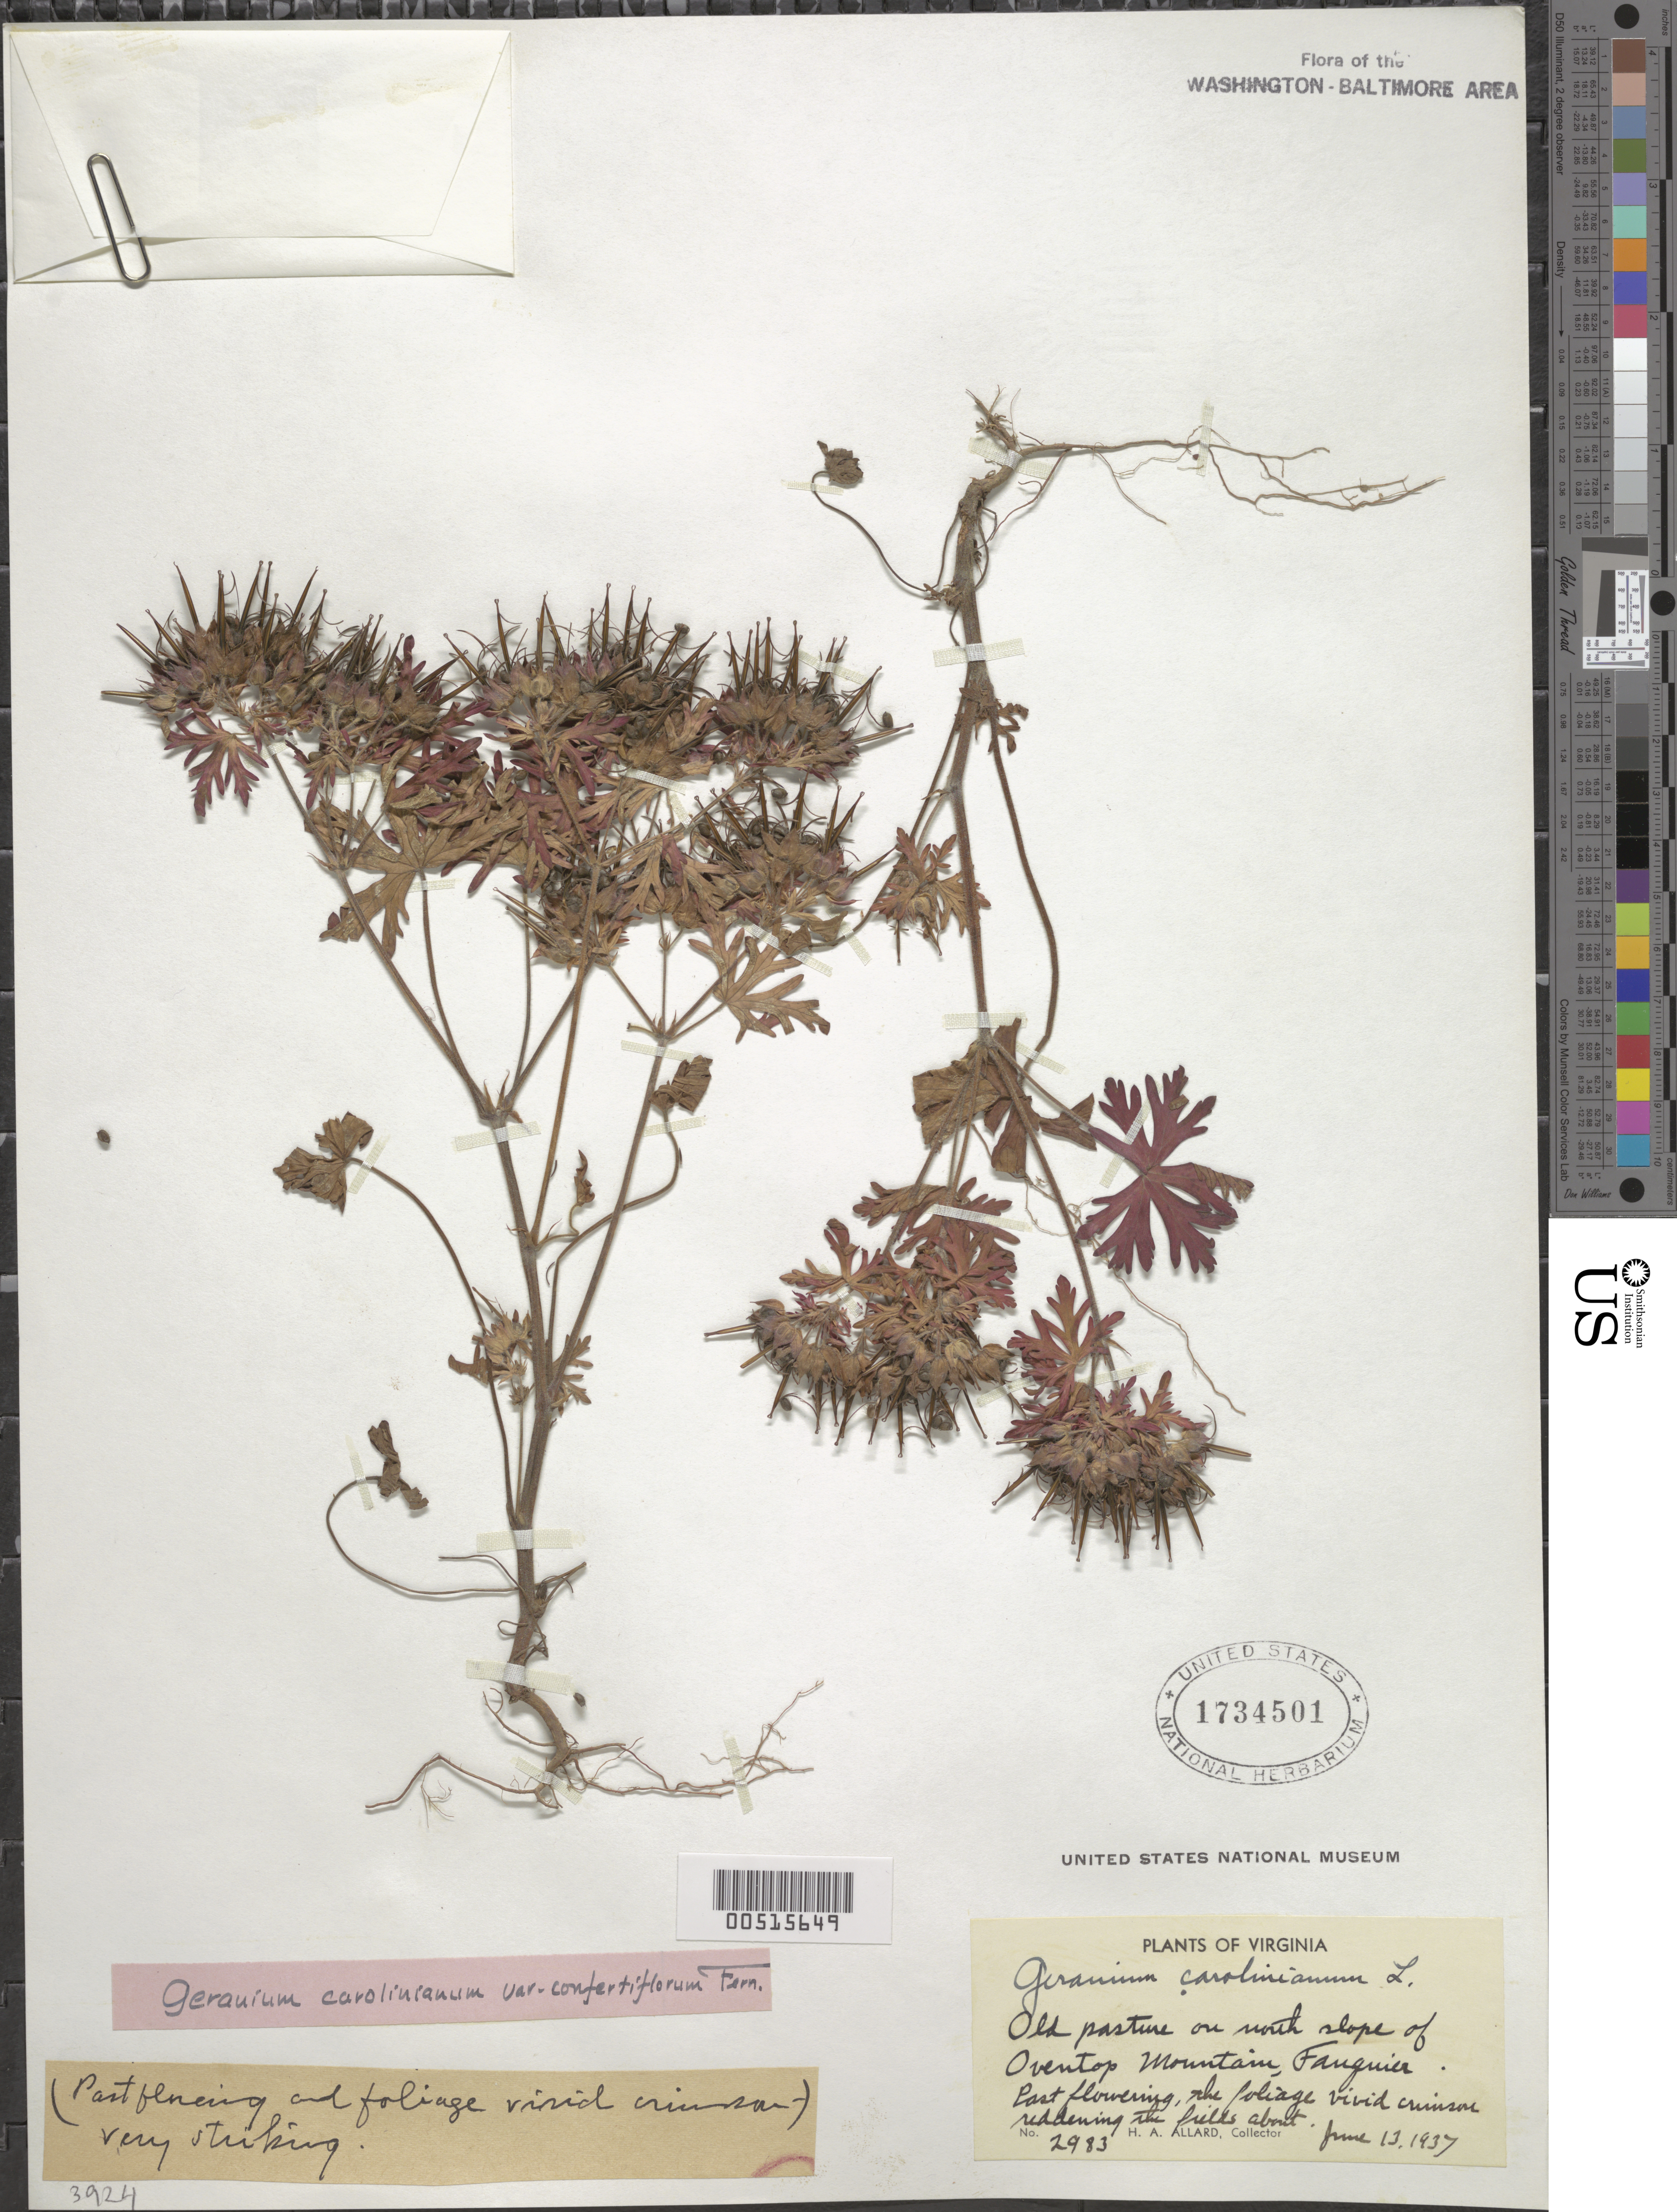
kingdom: Plantae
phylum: Tracheophyta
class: Magnoliopsida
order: Geraniales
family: Geraniaceae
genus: Geranium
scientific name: Geranium carolinianum var. confertiflorum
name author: Fernald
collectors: H. A. Allard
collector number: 2983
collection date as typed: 13 Jun 1937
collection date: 1937-06-13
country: United States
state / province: Virginia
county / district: Fauquier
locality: Oventop Mountain, north slope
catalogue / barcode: US 1734501